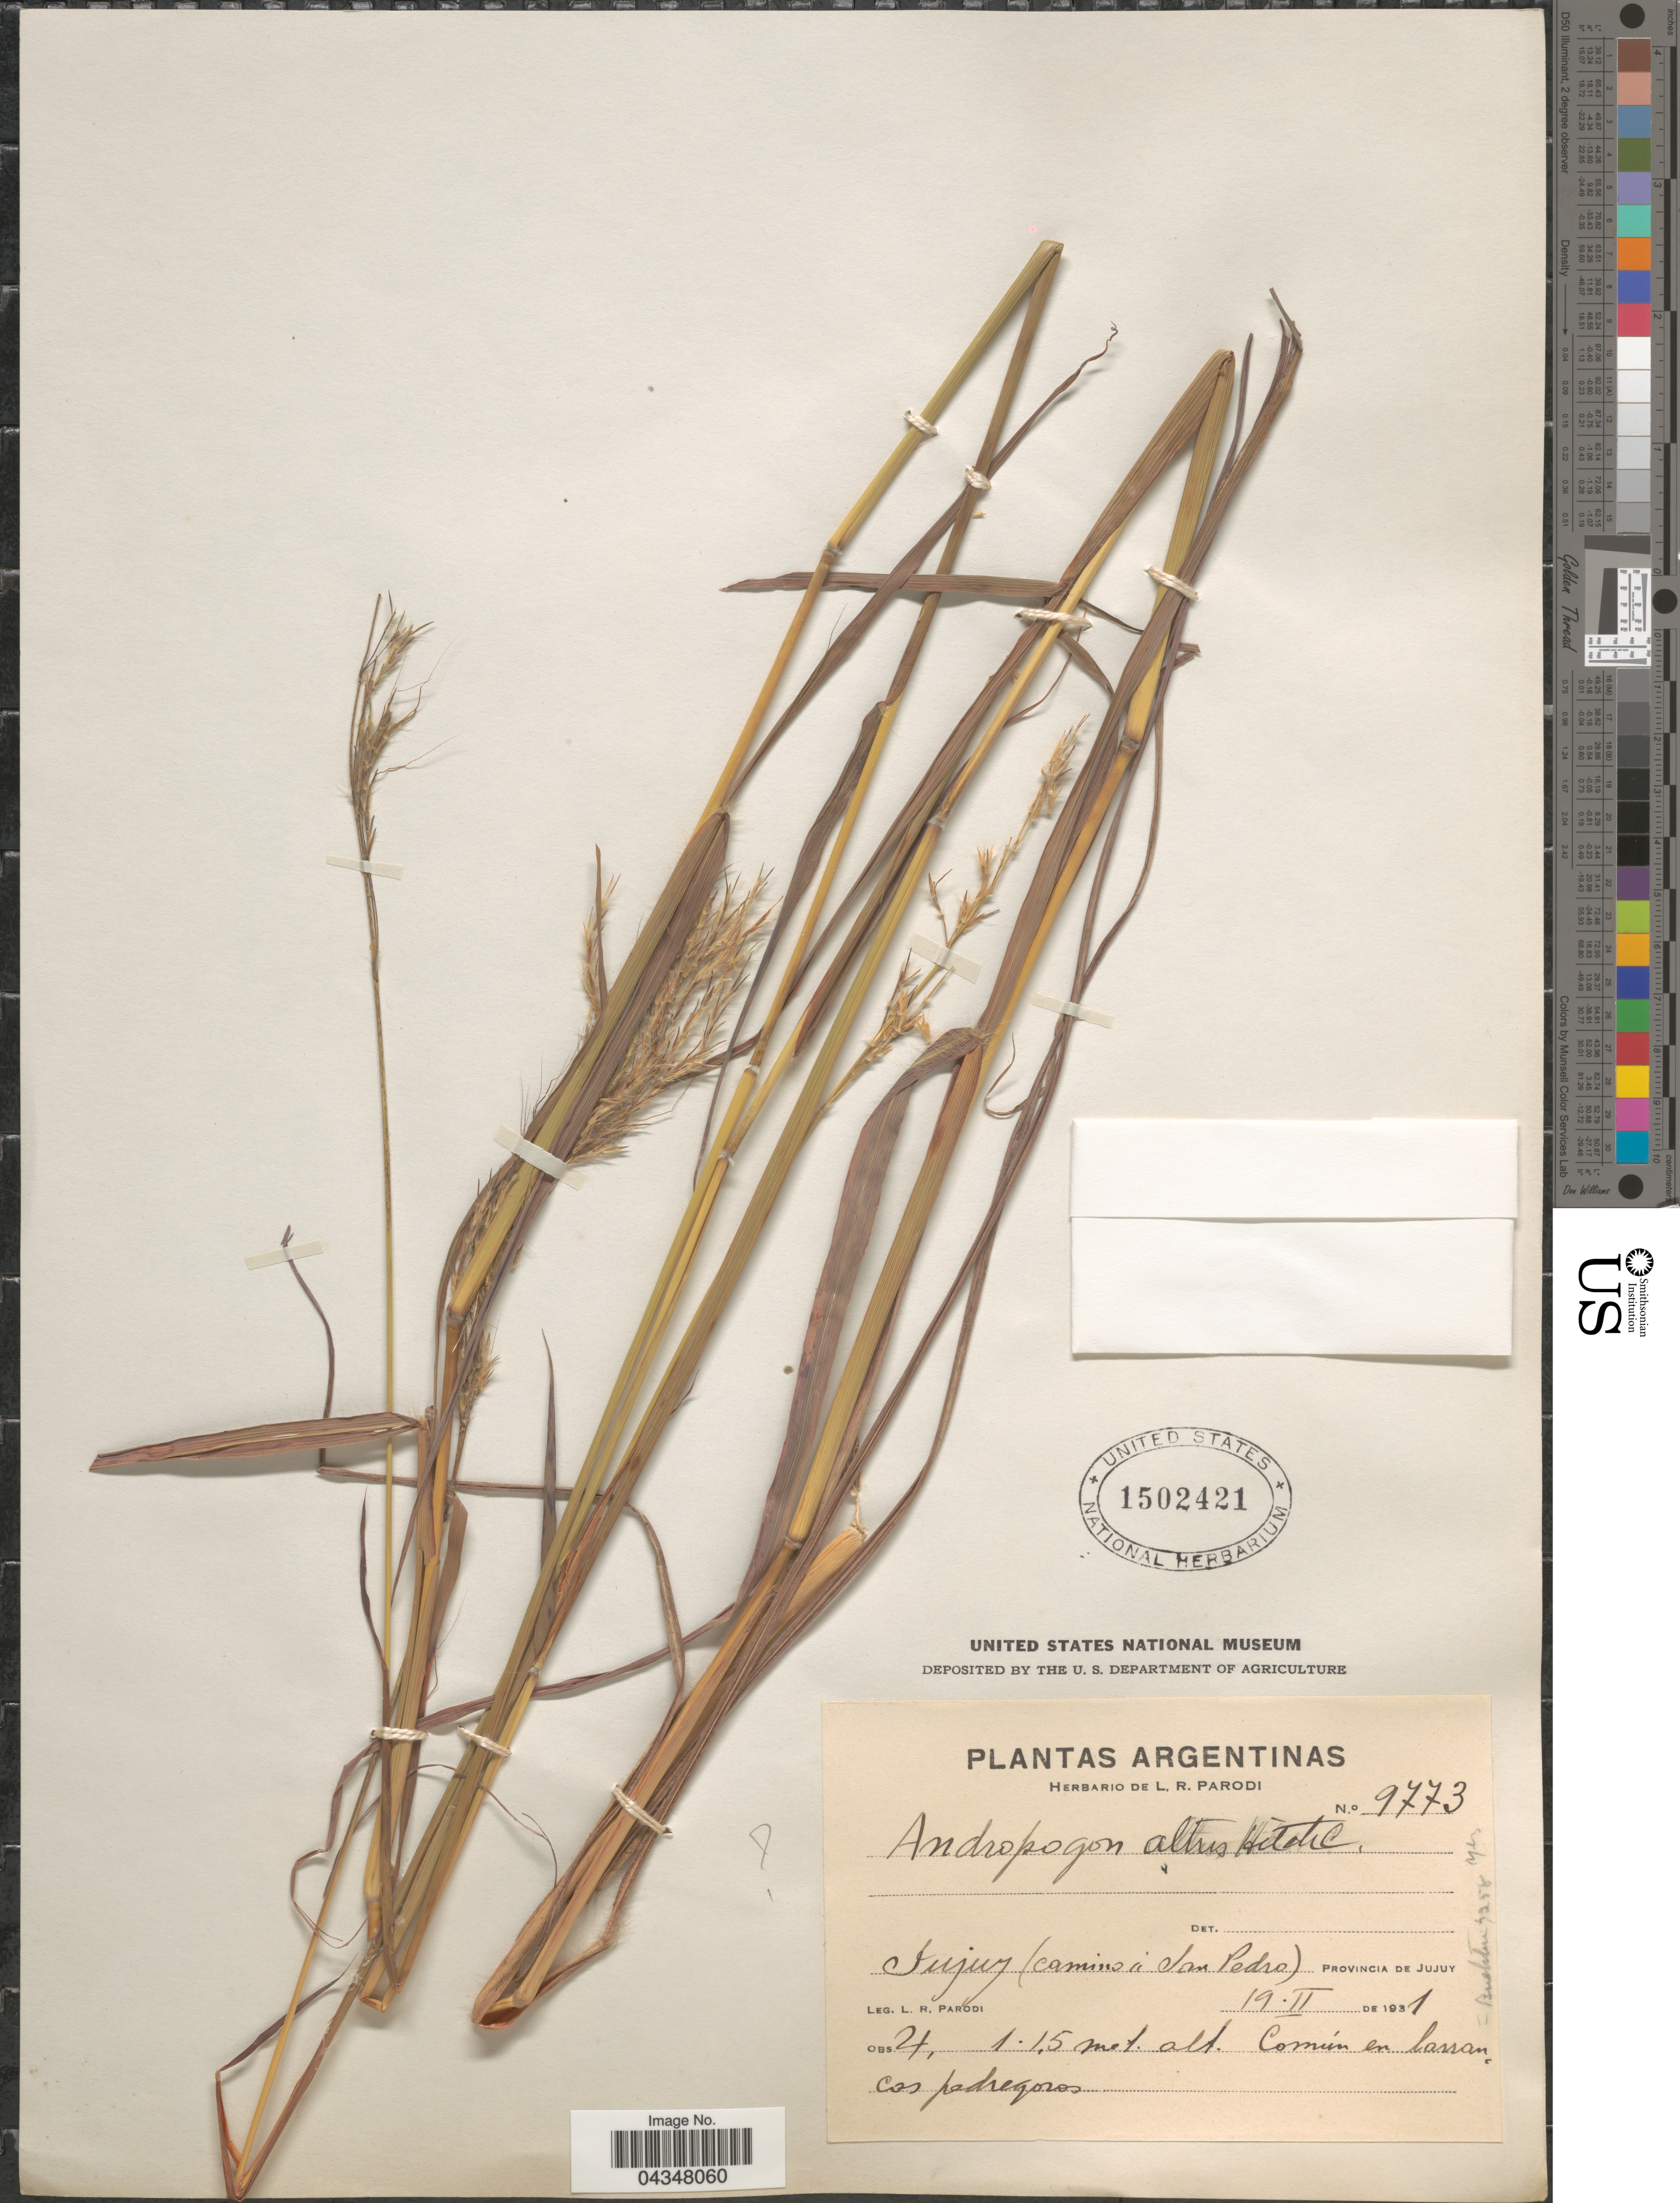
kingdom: Plantae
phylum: Tracheophyta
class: Liliopsida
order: Poales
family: Poaceae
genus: Bothriochloa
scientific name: Bothriochloa alta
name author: (Hitchc.) Henr.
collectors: L. R. Parodi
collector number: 9773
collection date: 1931-02-19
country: Argentina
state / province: Jujuy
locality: Jujuy (camino á San Pedro).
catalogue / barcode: US 1502421